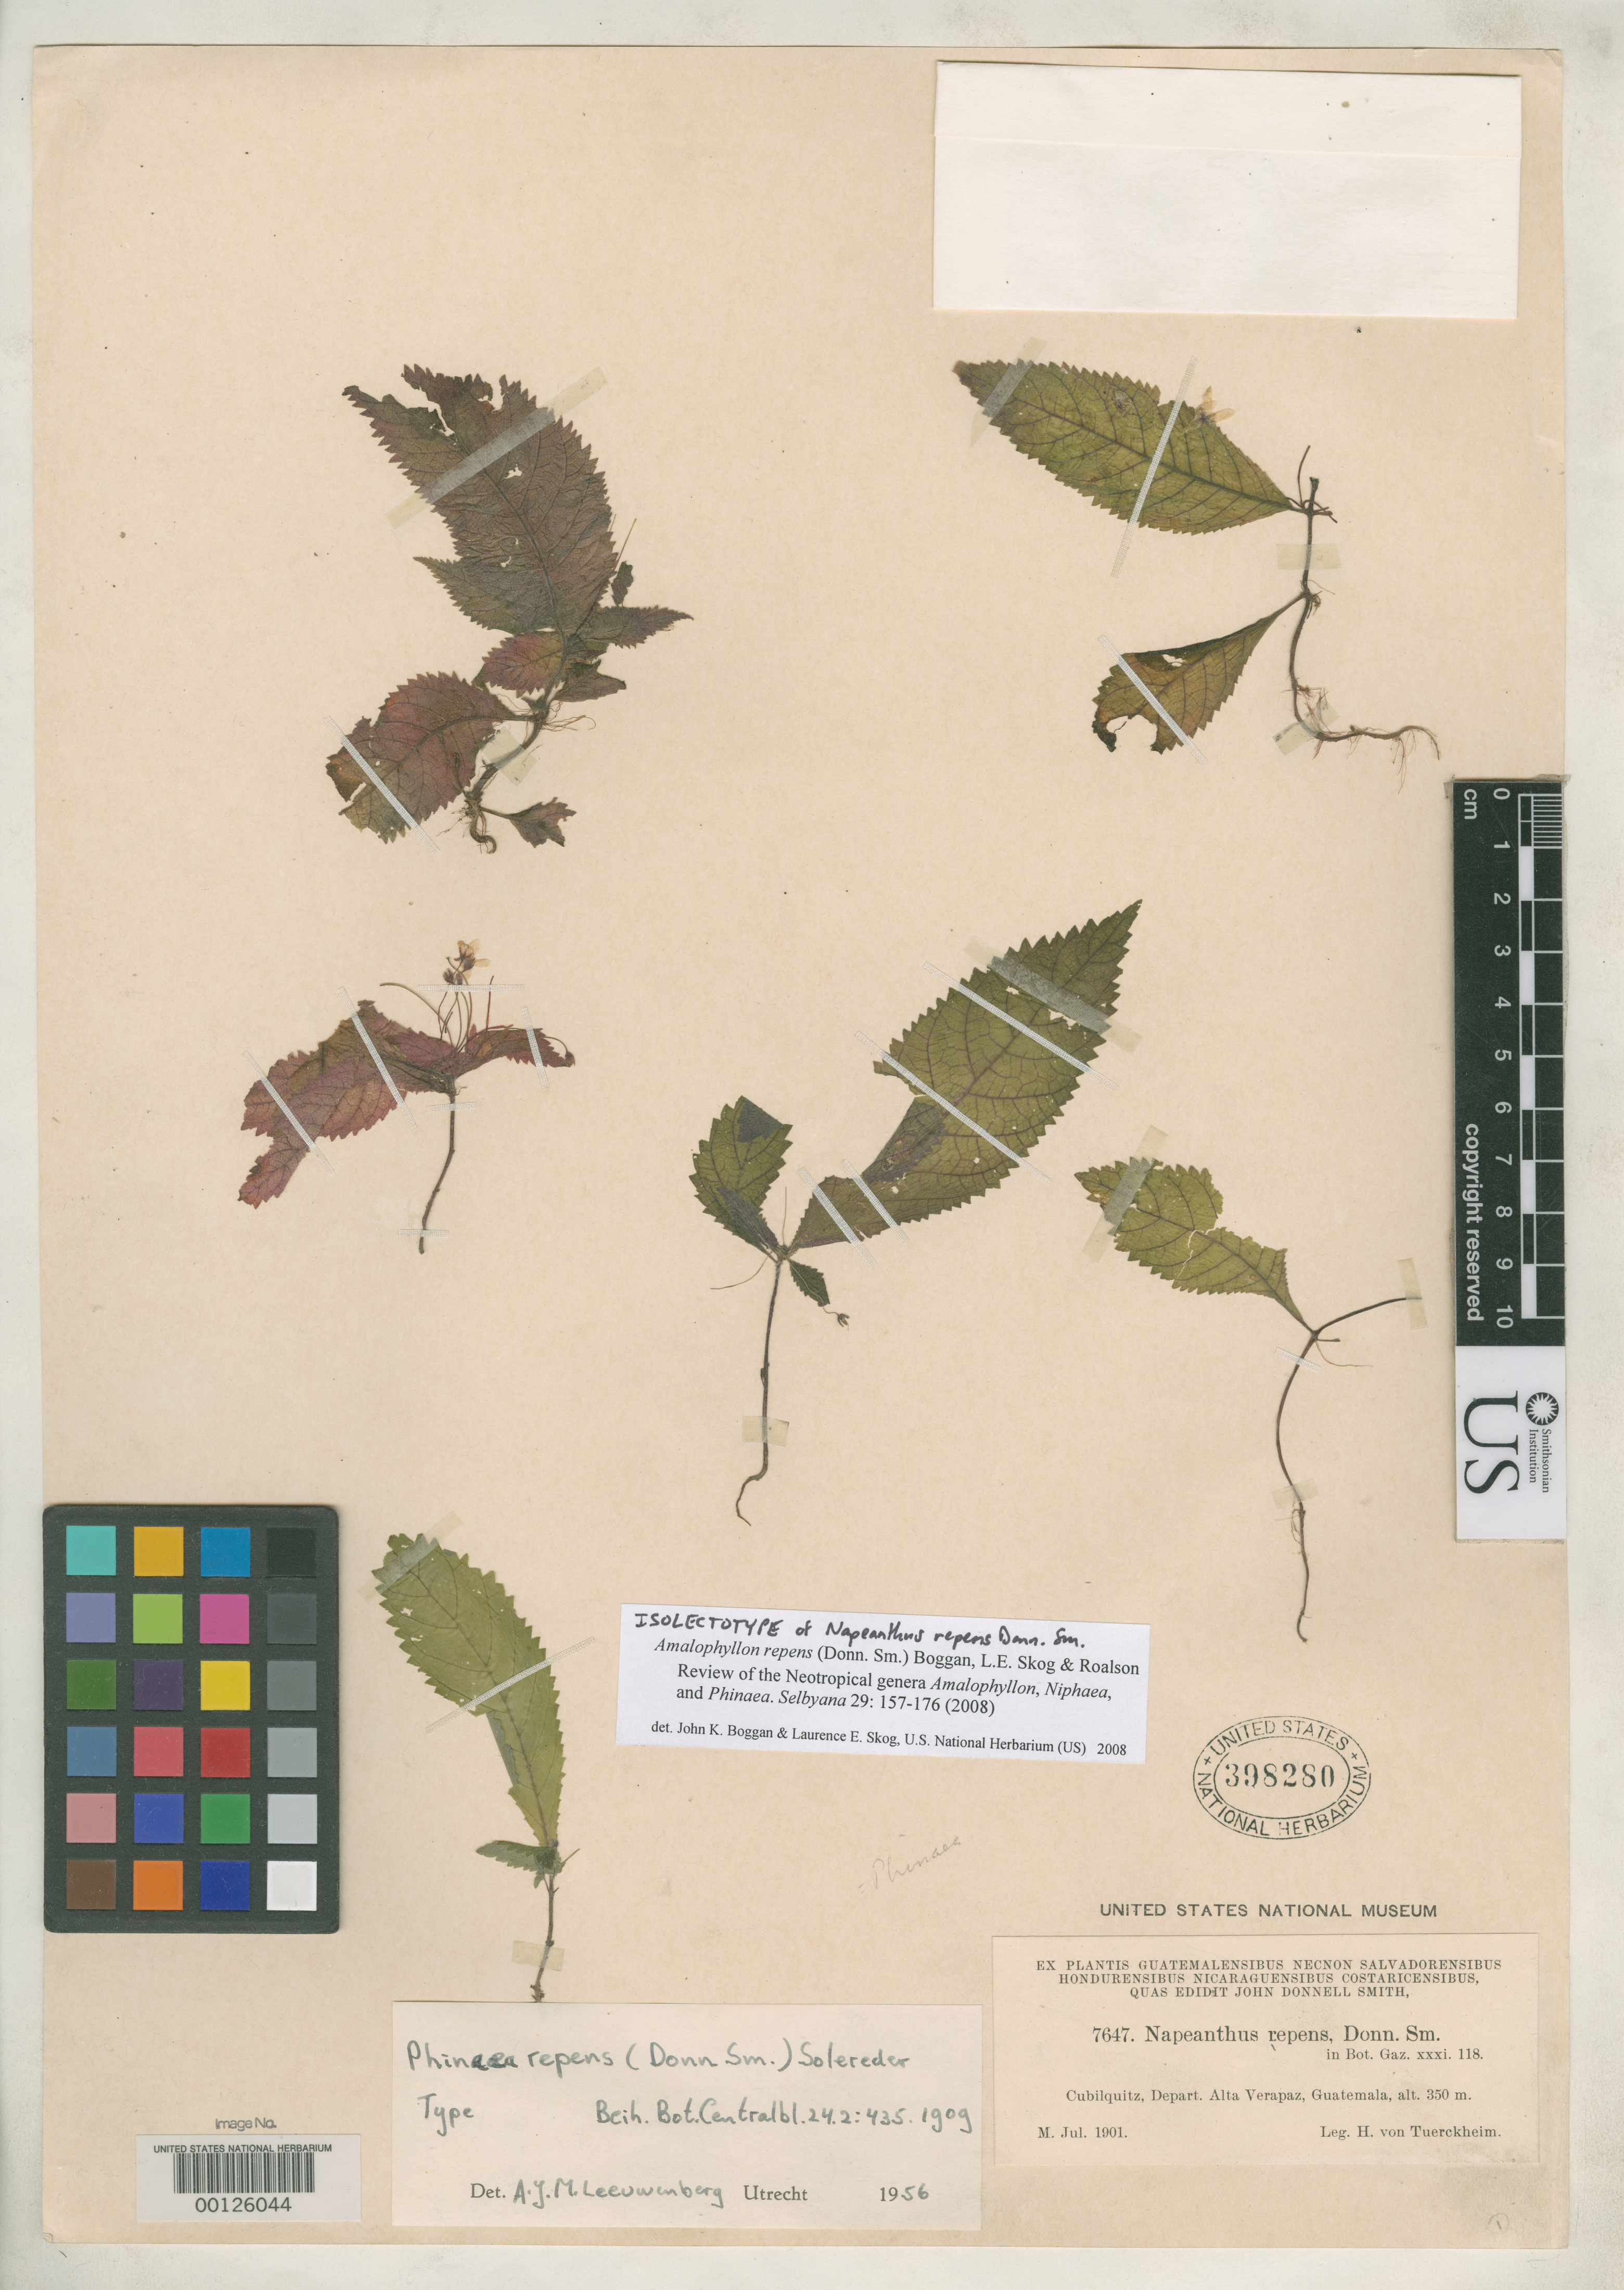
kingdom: Plantae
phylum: Tracheophyta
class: Magnoliopsida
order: Lamiales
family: Gesneriaceae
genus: Napeanthus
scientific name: Napeanthus repens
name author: Donn. Sm.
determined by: Boggan, J. K.; Skog, L. E.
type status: Isolectotype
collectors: H. von Türckheim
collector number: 7647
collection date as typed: Jul 1901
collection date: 1901-07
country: Guatemala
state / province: Alta Verapaz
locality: Cubilquitz, Depart. Alta Verapaz.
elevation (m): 350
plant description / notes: Protologue cites collection date as June 1900, probably erroneously (no duplicates with that collection date found).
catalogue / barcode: US 398280